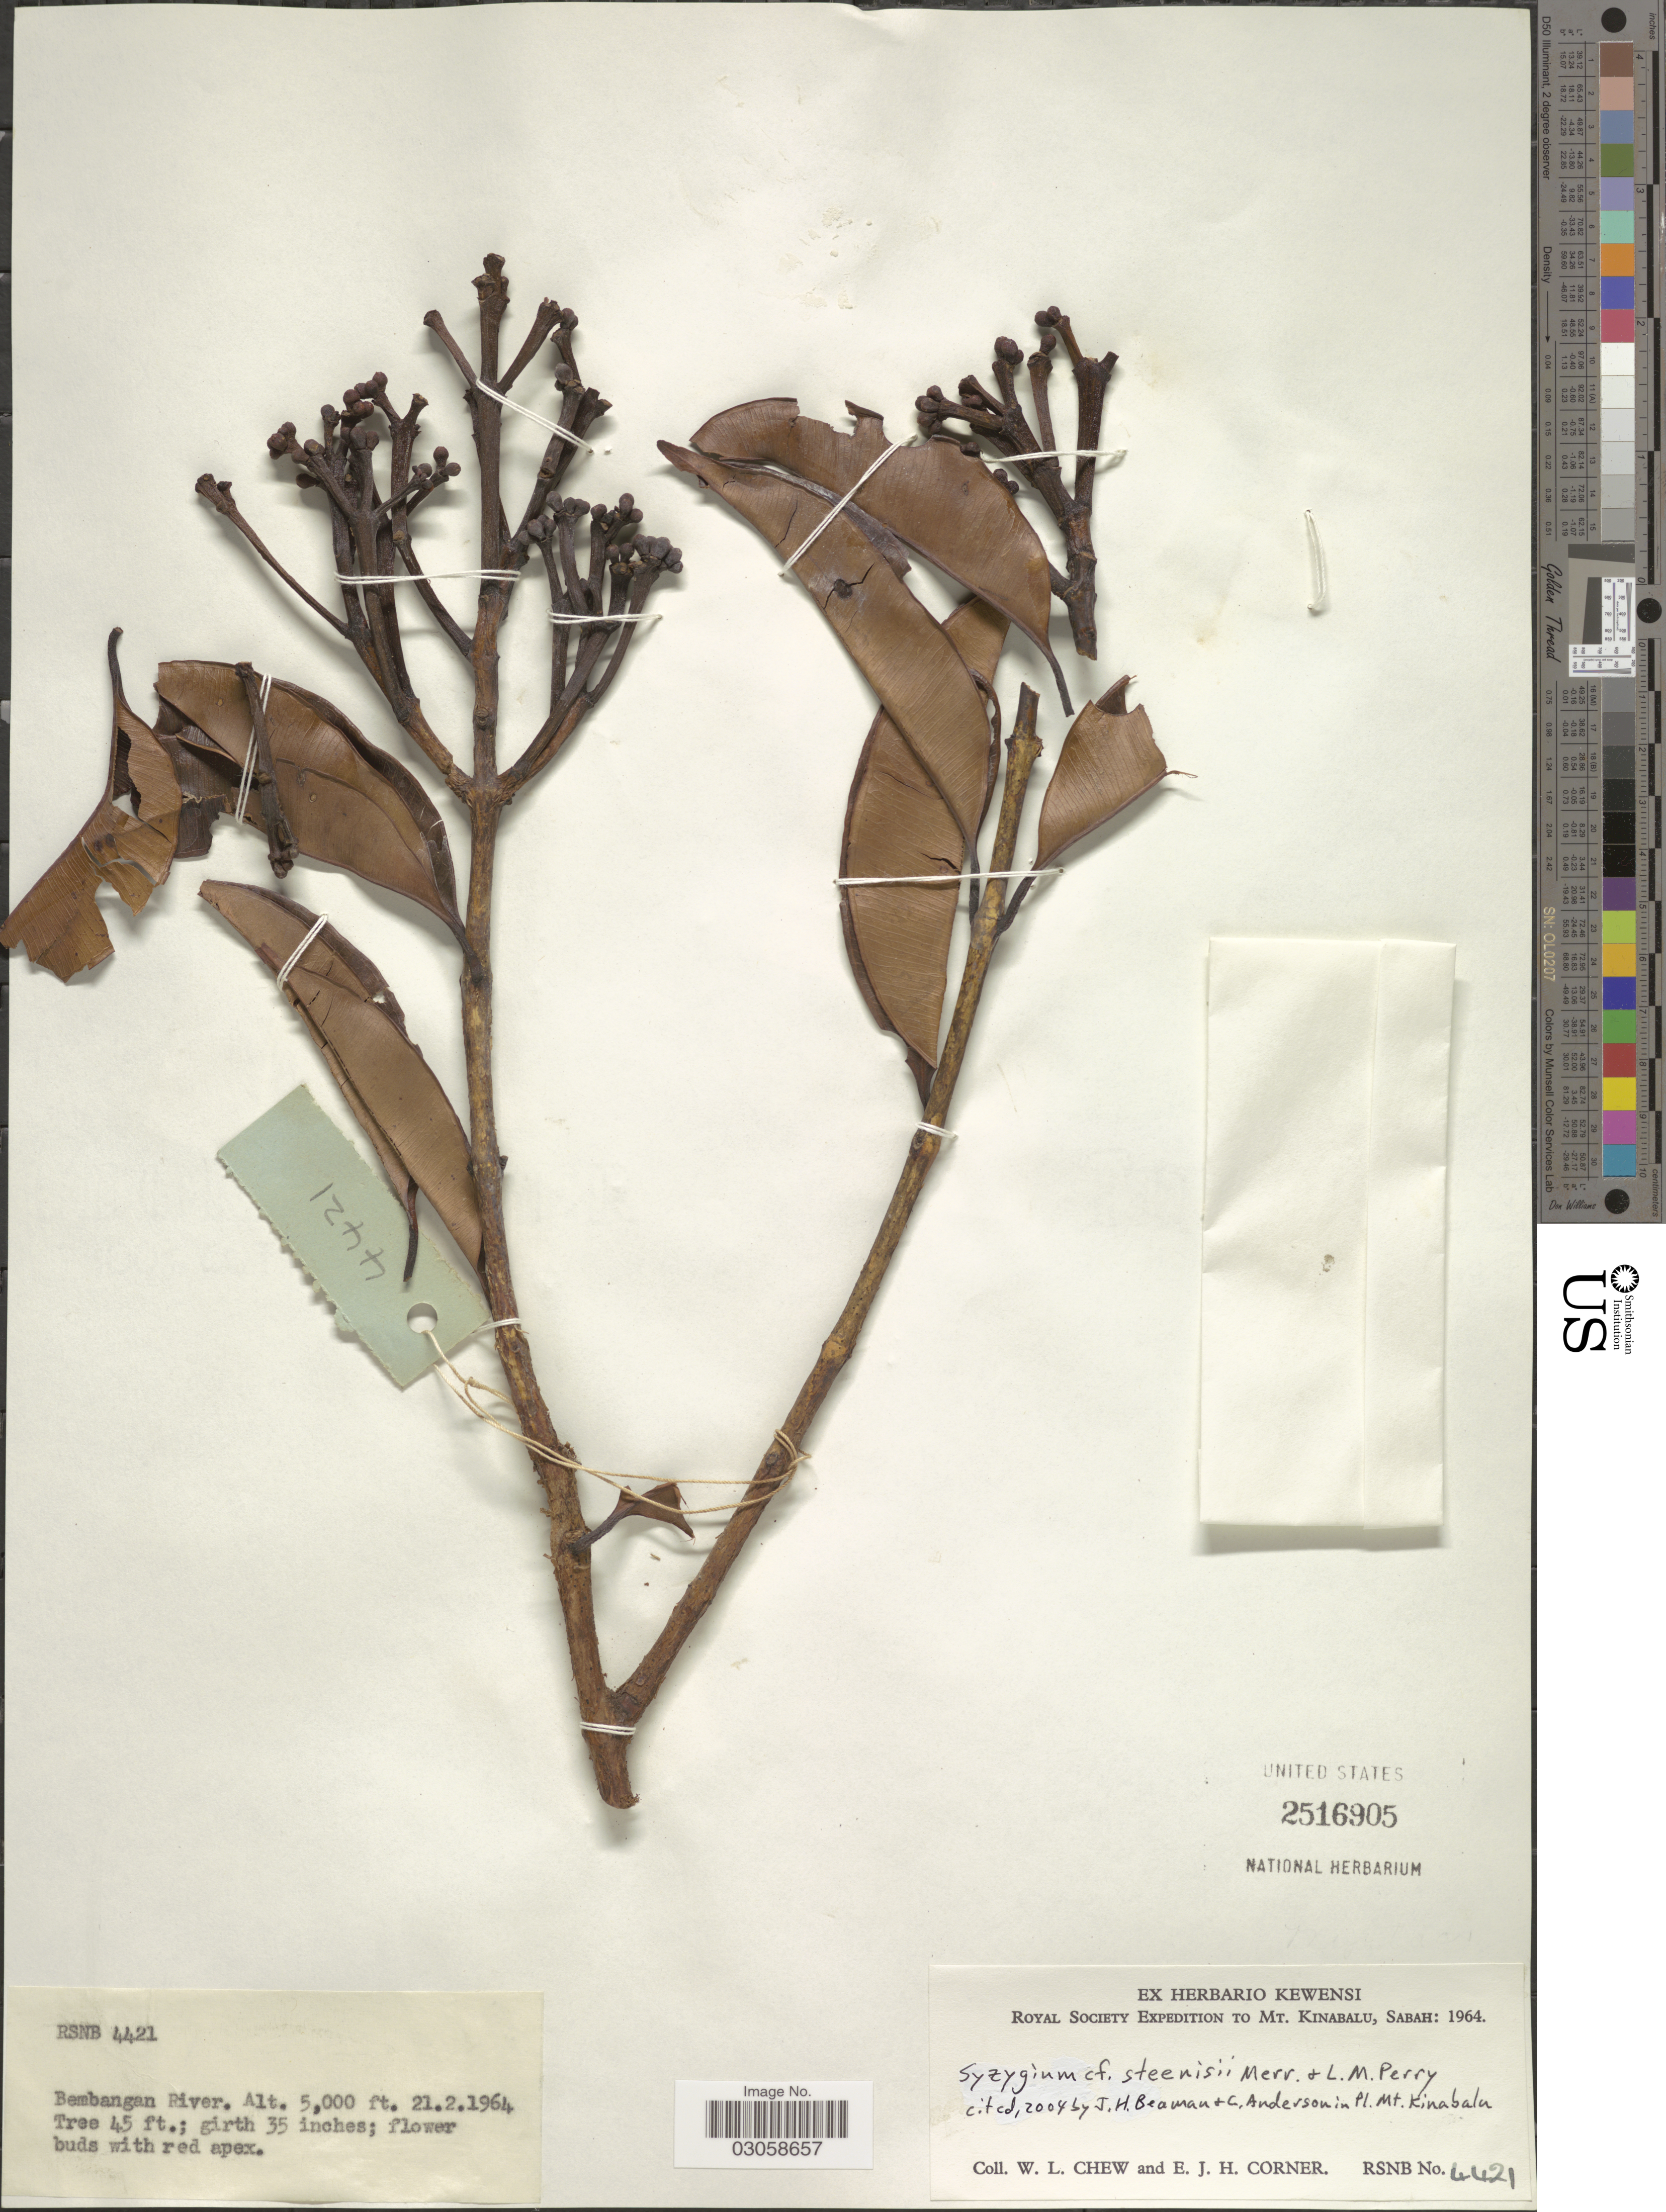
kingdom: Plantae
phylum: Tracheophyta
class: Magnoliopsida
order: Myrtales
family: Myrtaceae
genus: Syzygium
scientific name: Syzygium steenisii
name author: Merr. & L.M. Perry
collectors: W. Chew & E. Corner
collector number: RSNB 4421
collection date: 1964-02-21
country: Malaysia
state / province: Sabah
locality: Mt. Kinabalu, Sabah. Bembangan River.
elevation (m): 1524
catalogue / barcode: US 2516905